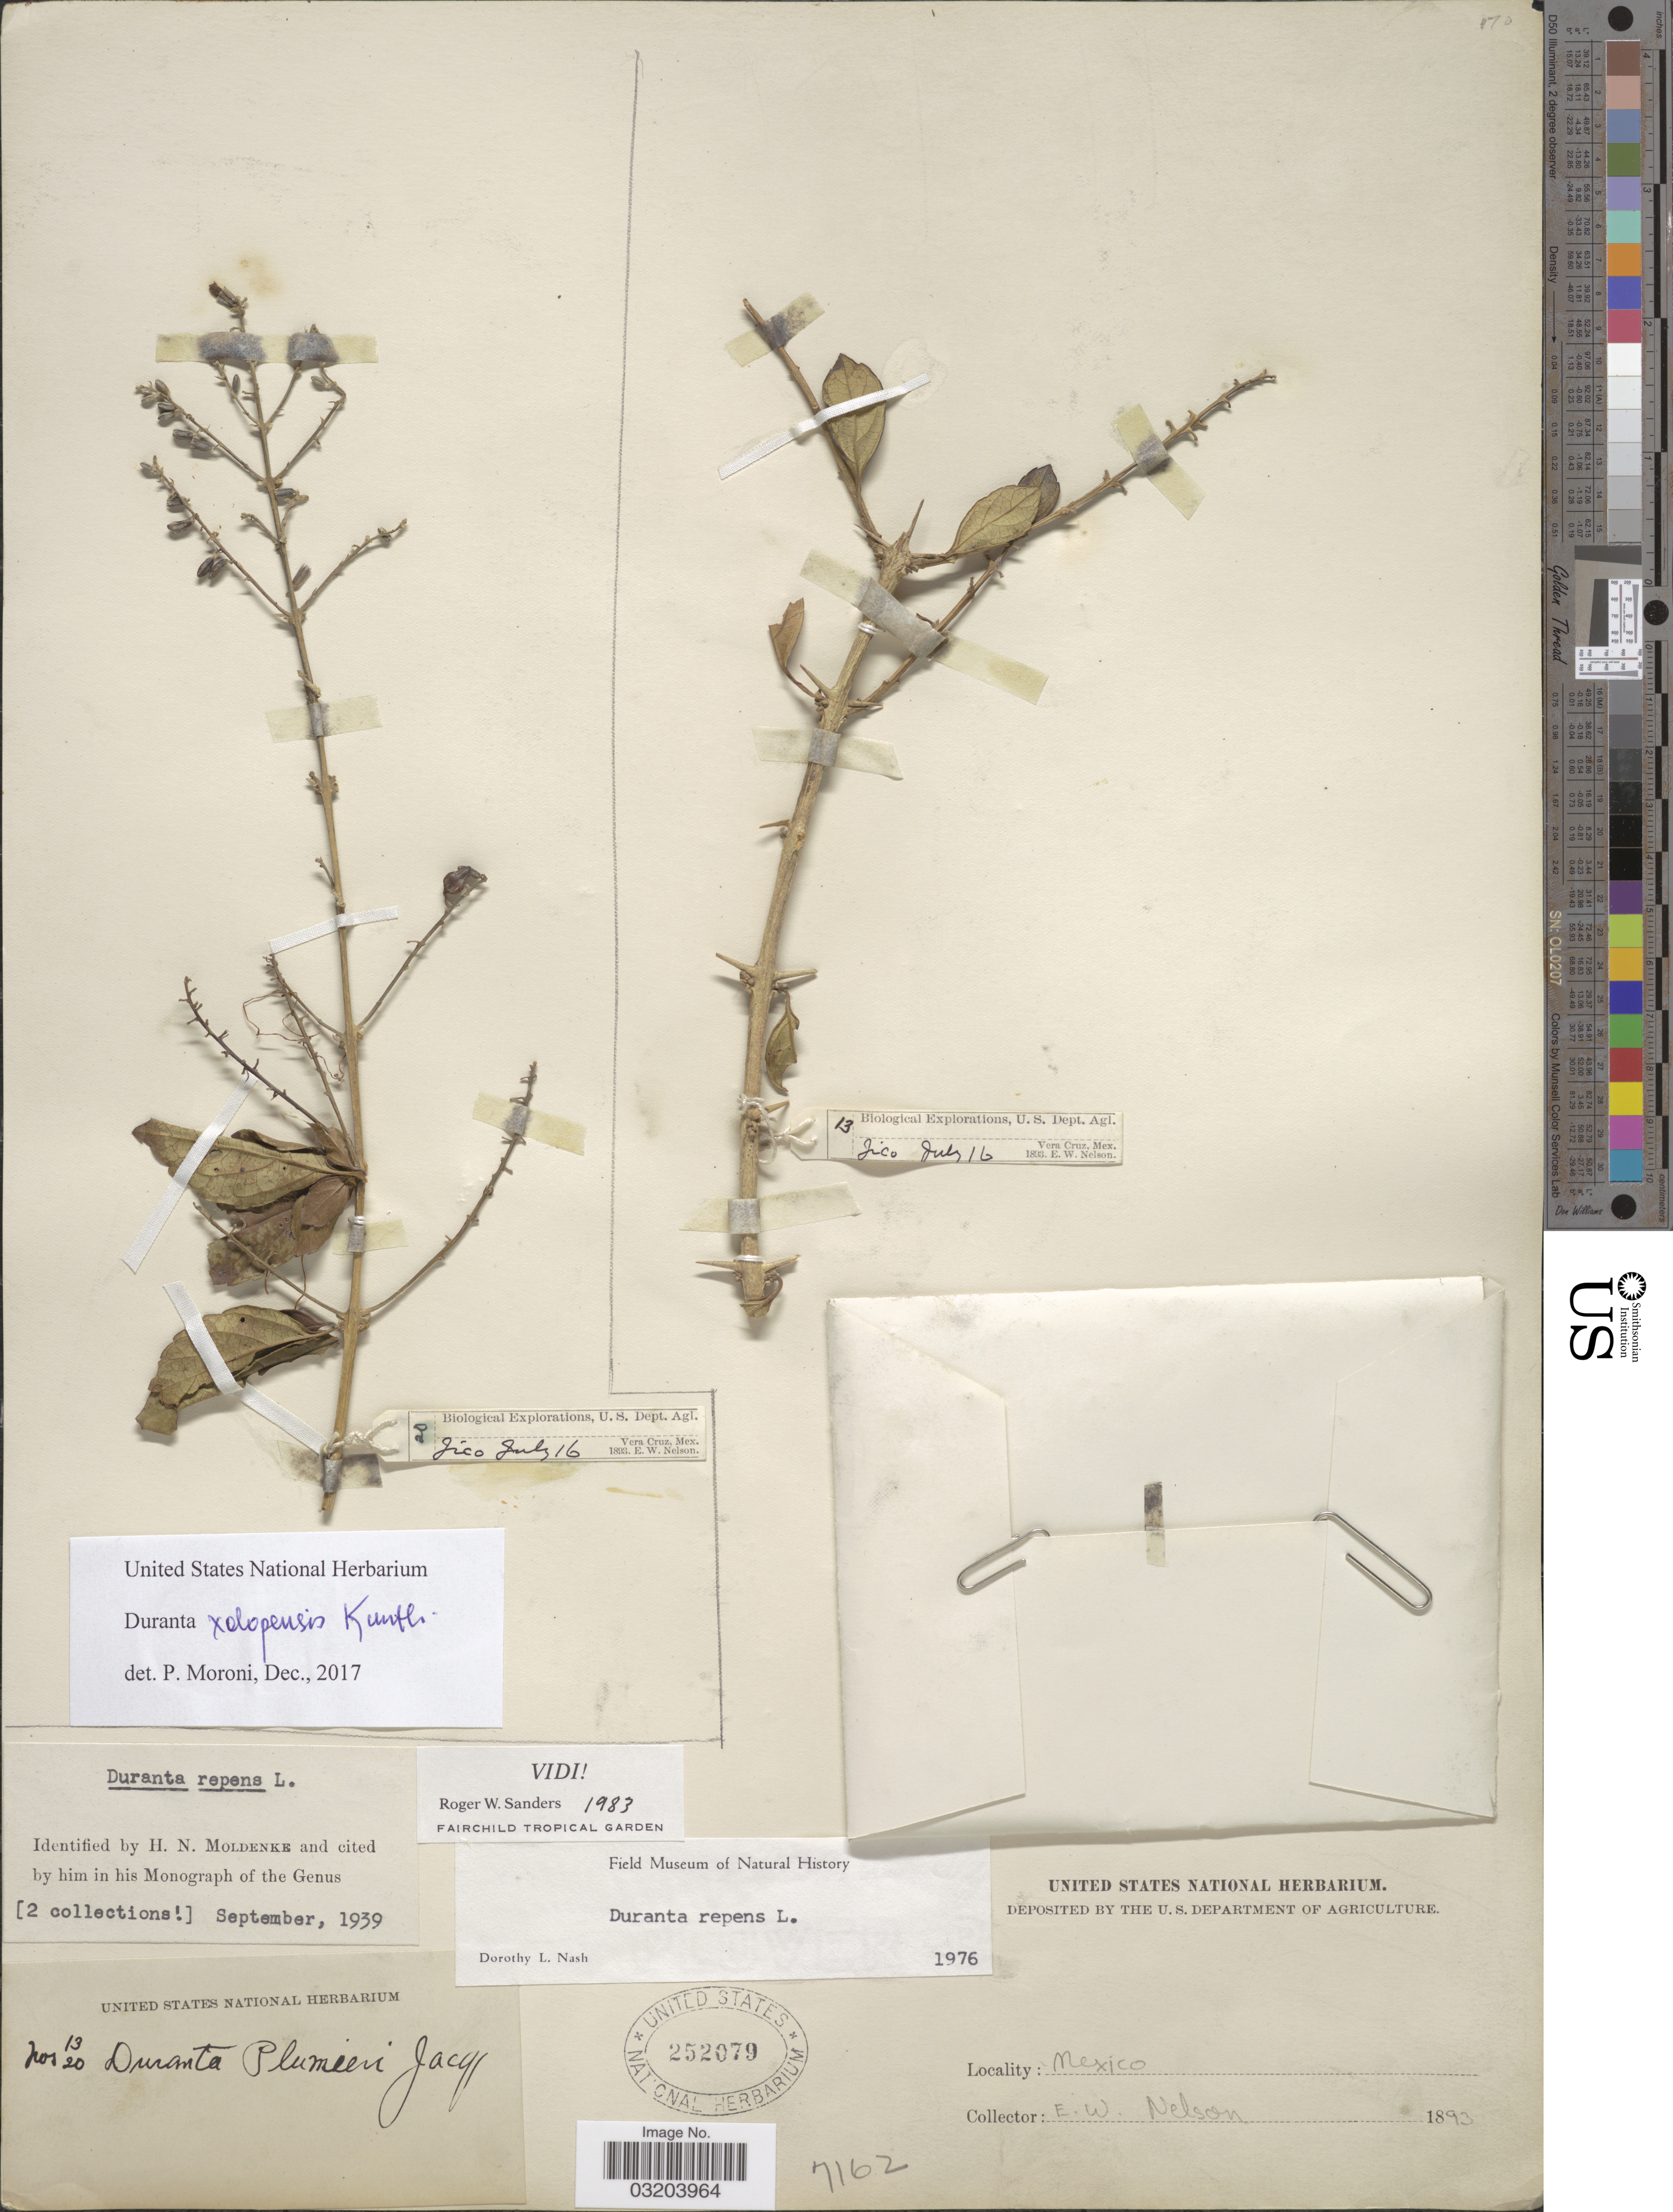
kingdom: Plantae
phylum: Tracheophyta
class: Magnoliopsida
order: Lamiales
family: Verbenaceae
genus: Duranta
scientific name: Duranta erecta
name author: L.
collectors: E. W. Nelson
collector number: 20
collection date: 1893-07-16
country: Mexico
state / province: Veracruz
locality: Vera Cruz.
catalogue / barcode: US 252079-2